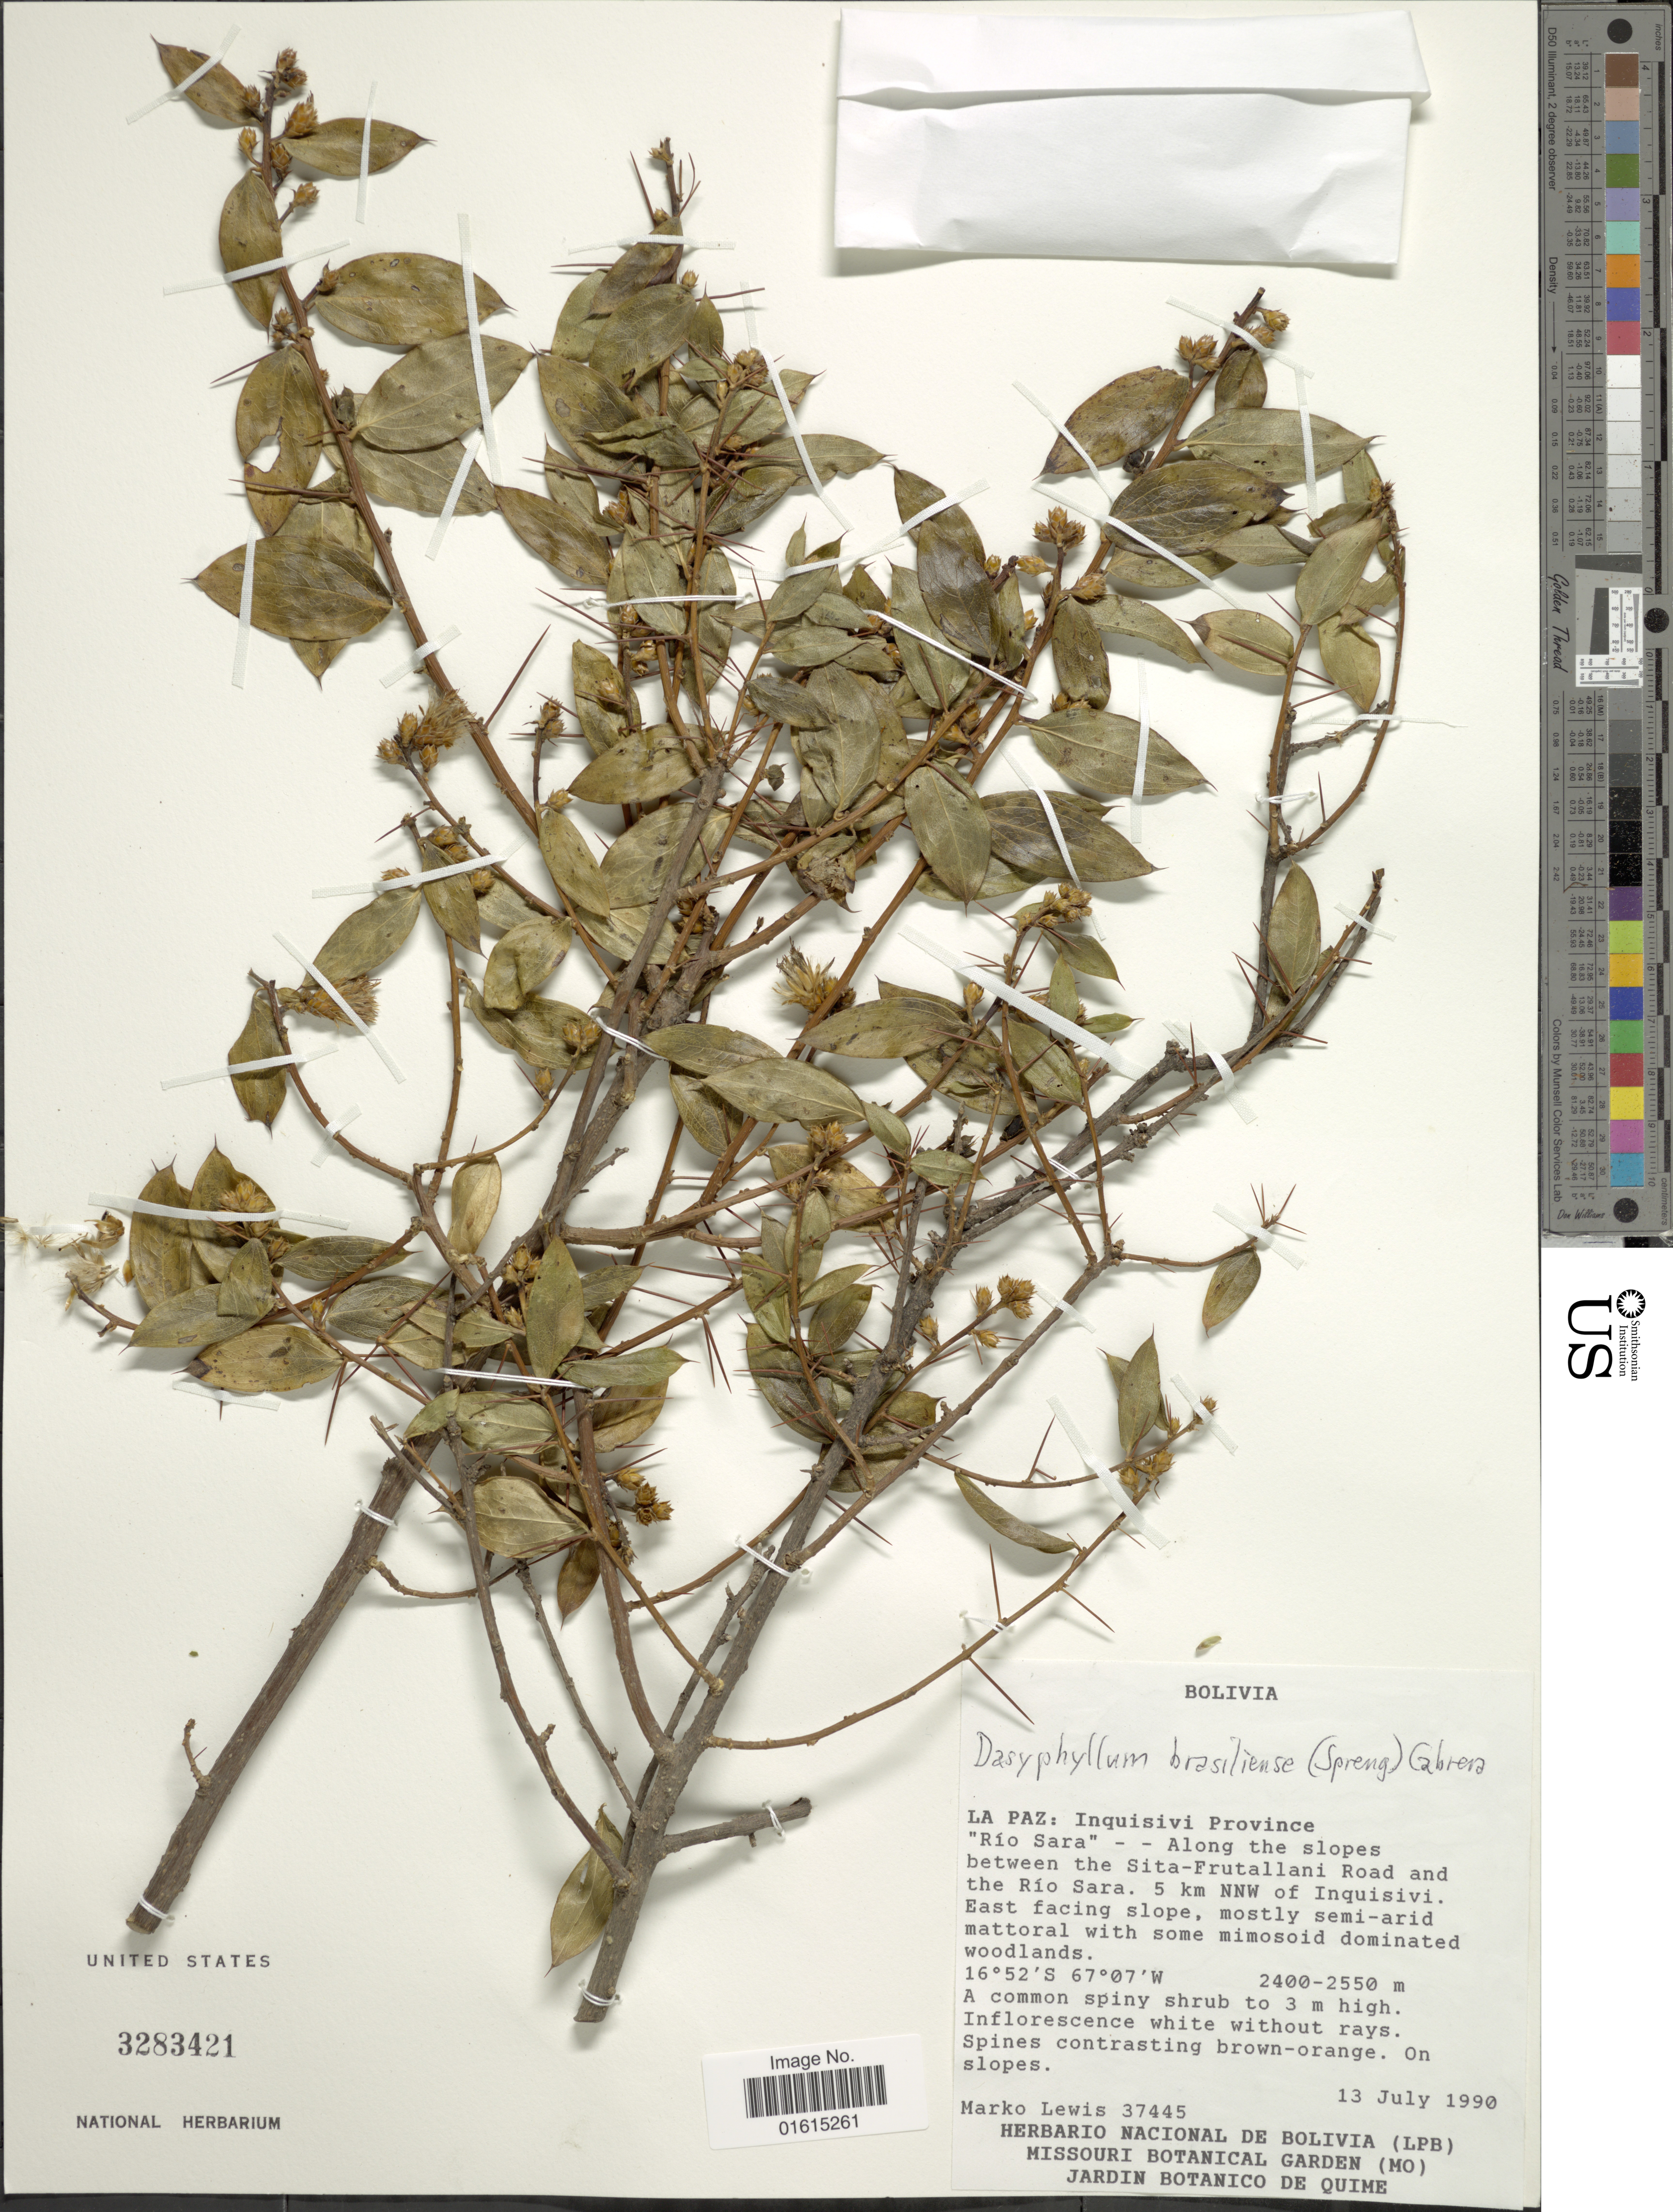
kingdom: Plantae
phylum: Tracheophyta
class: Magnoliopsida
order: Asterales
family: Asteraceae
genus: Dasyphyllum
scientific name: Dasyphyllum brasiliense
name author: (Spreng.) Cabrera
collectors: M. A. Lewis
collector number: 37445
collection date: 1990-07-13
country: Bolivia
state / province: La Paz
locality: La Paz, Inquisivi Province, Rio Sara, along the slopes between the Sita-Frutallani Road and the Rio Sara, 5 km NNW of Inquisivi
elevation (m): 2400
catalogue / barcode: US 3283421